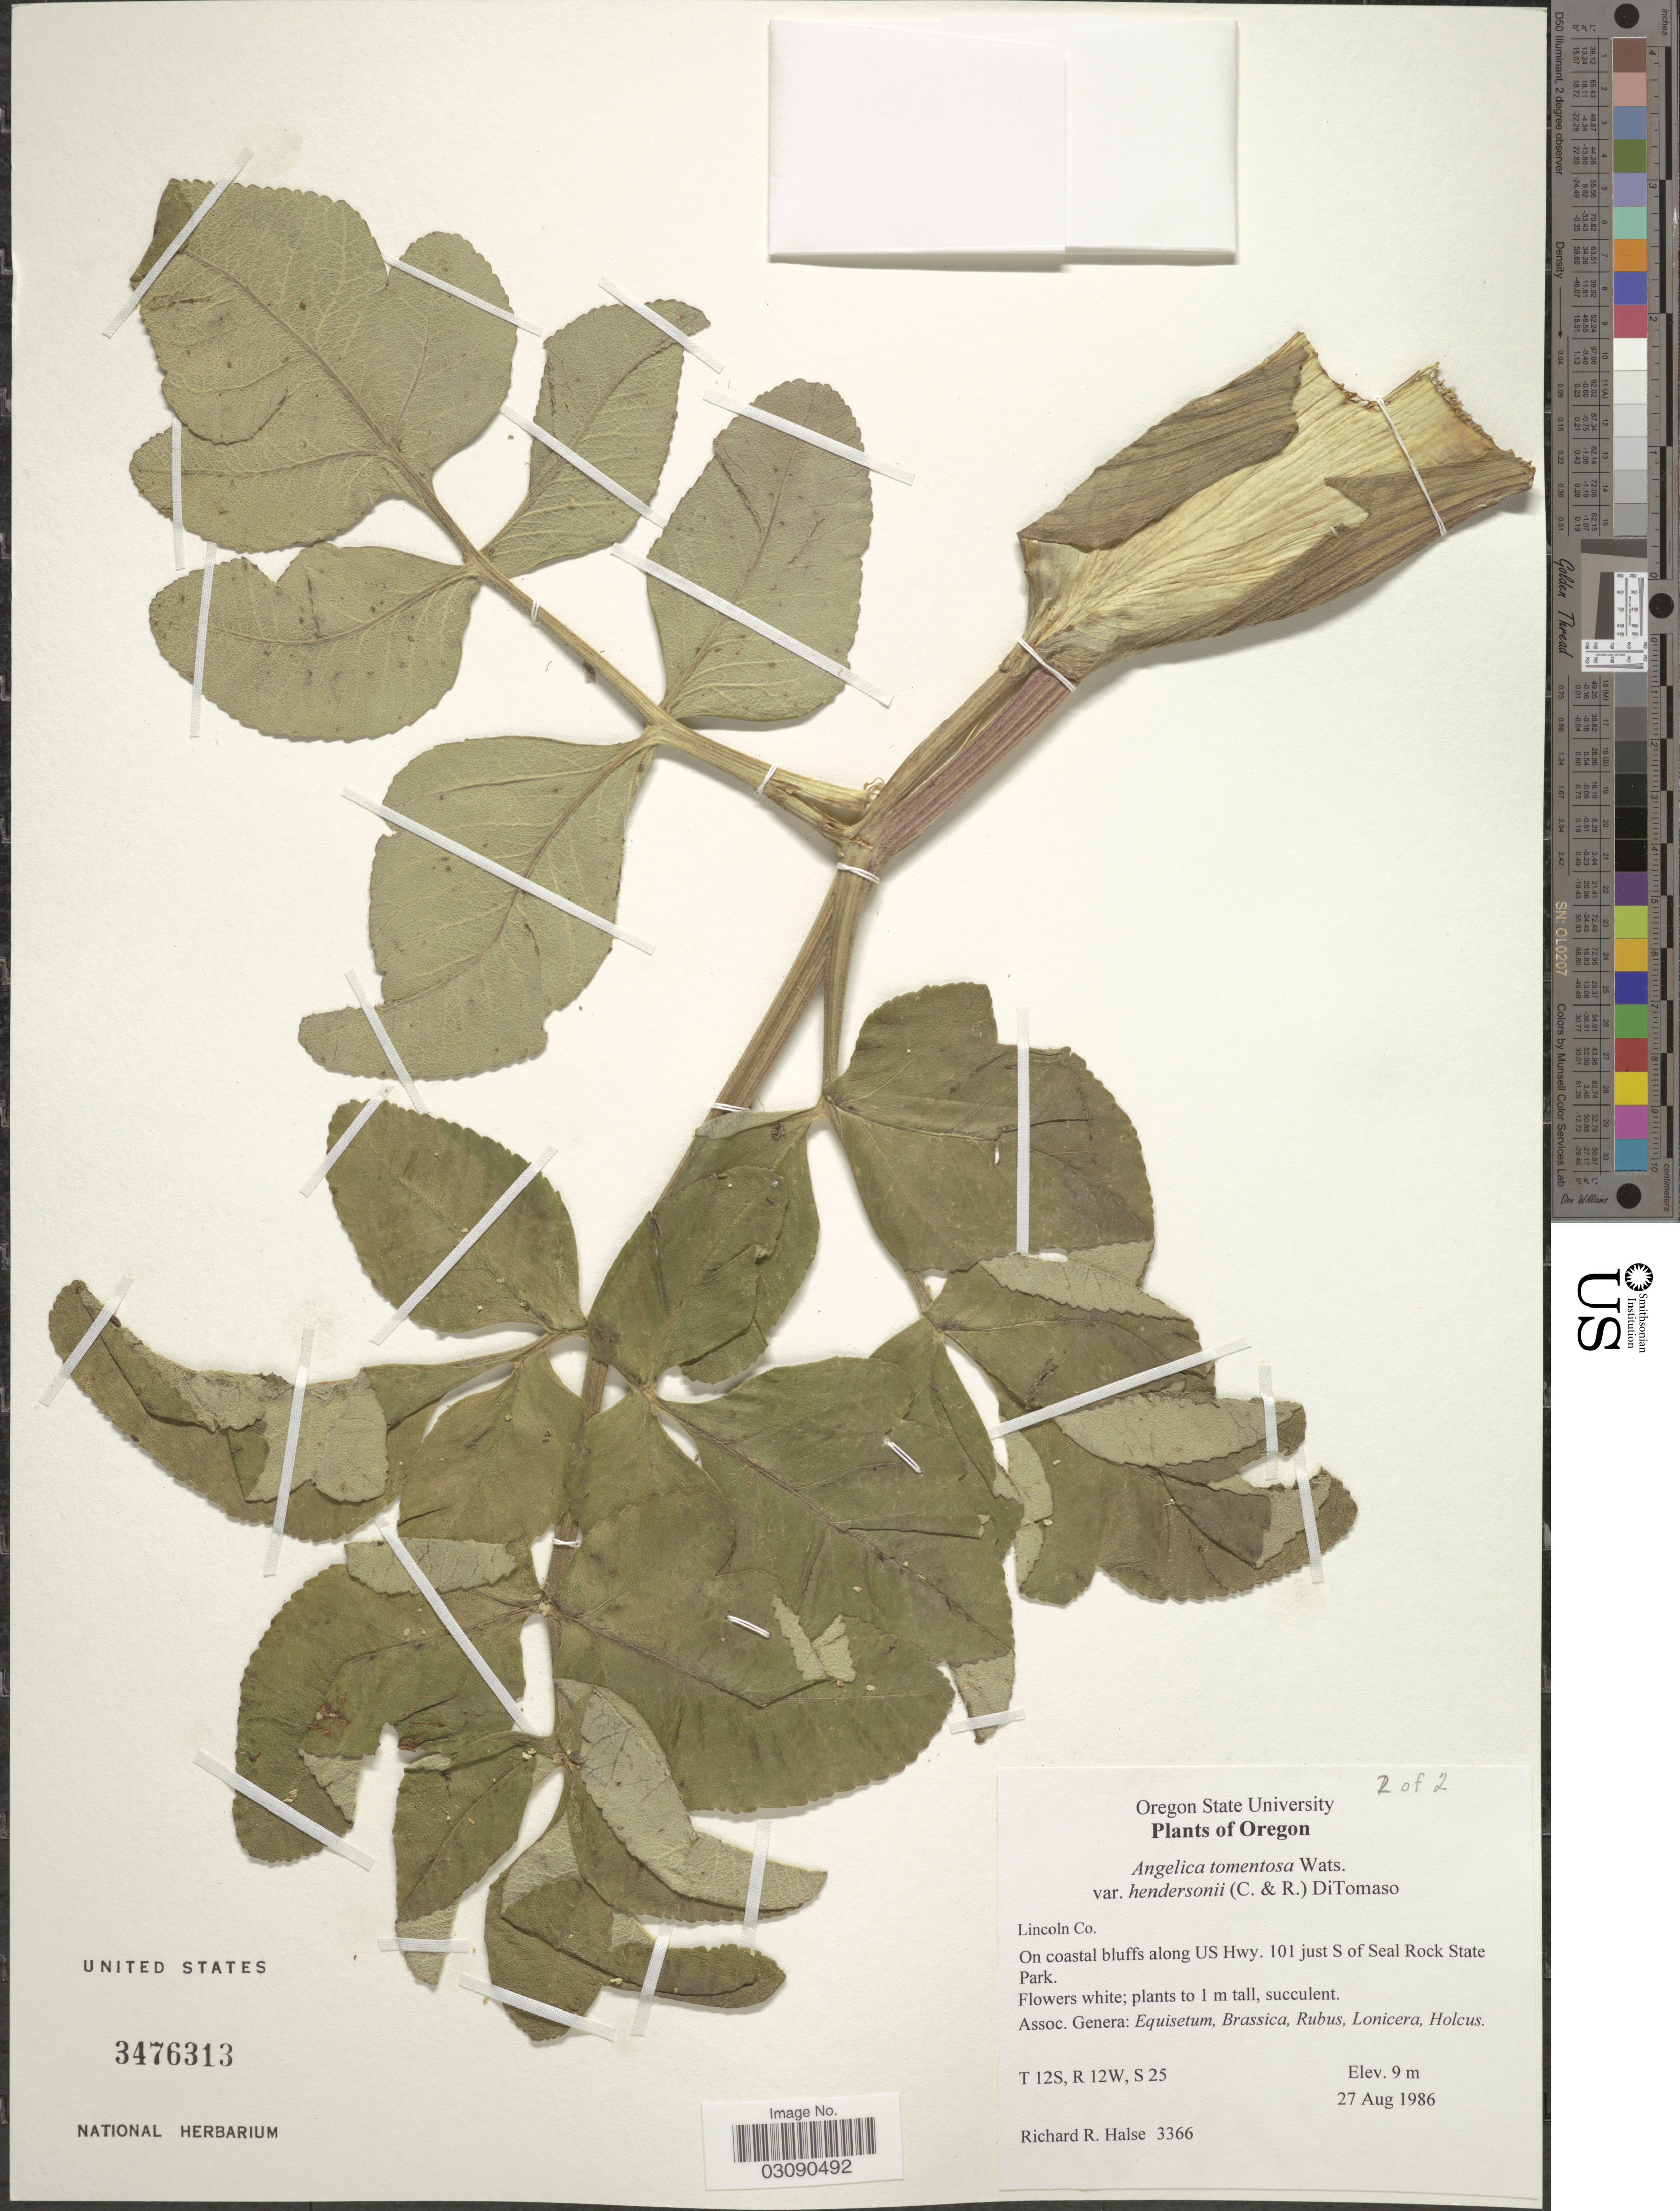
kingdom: Plantae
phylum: Tracheophyta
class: Magnoliopsida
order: Apiales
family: Apiaceae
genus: Angelica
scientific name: Angelica tomentosa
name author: S. Watson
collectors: R. Halse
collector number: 3366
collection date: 1986-08-27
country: United States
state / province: Oregon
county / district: Lincoln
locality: Lincoln Co. On coastal bluffs along US Hwy. 101 just S of Seal Rock State Park. T 12S, R 12W, S25.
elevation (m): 9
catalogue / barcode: US 3476313